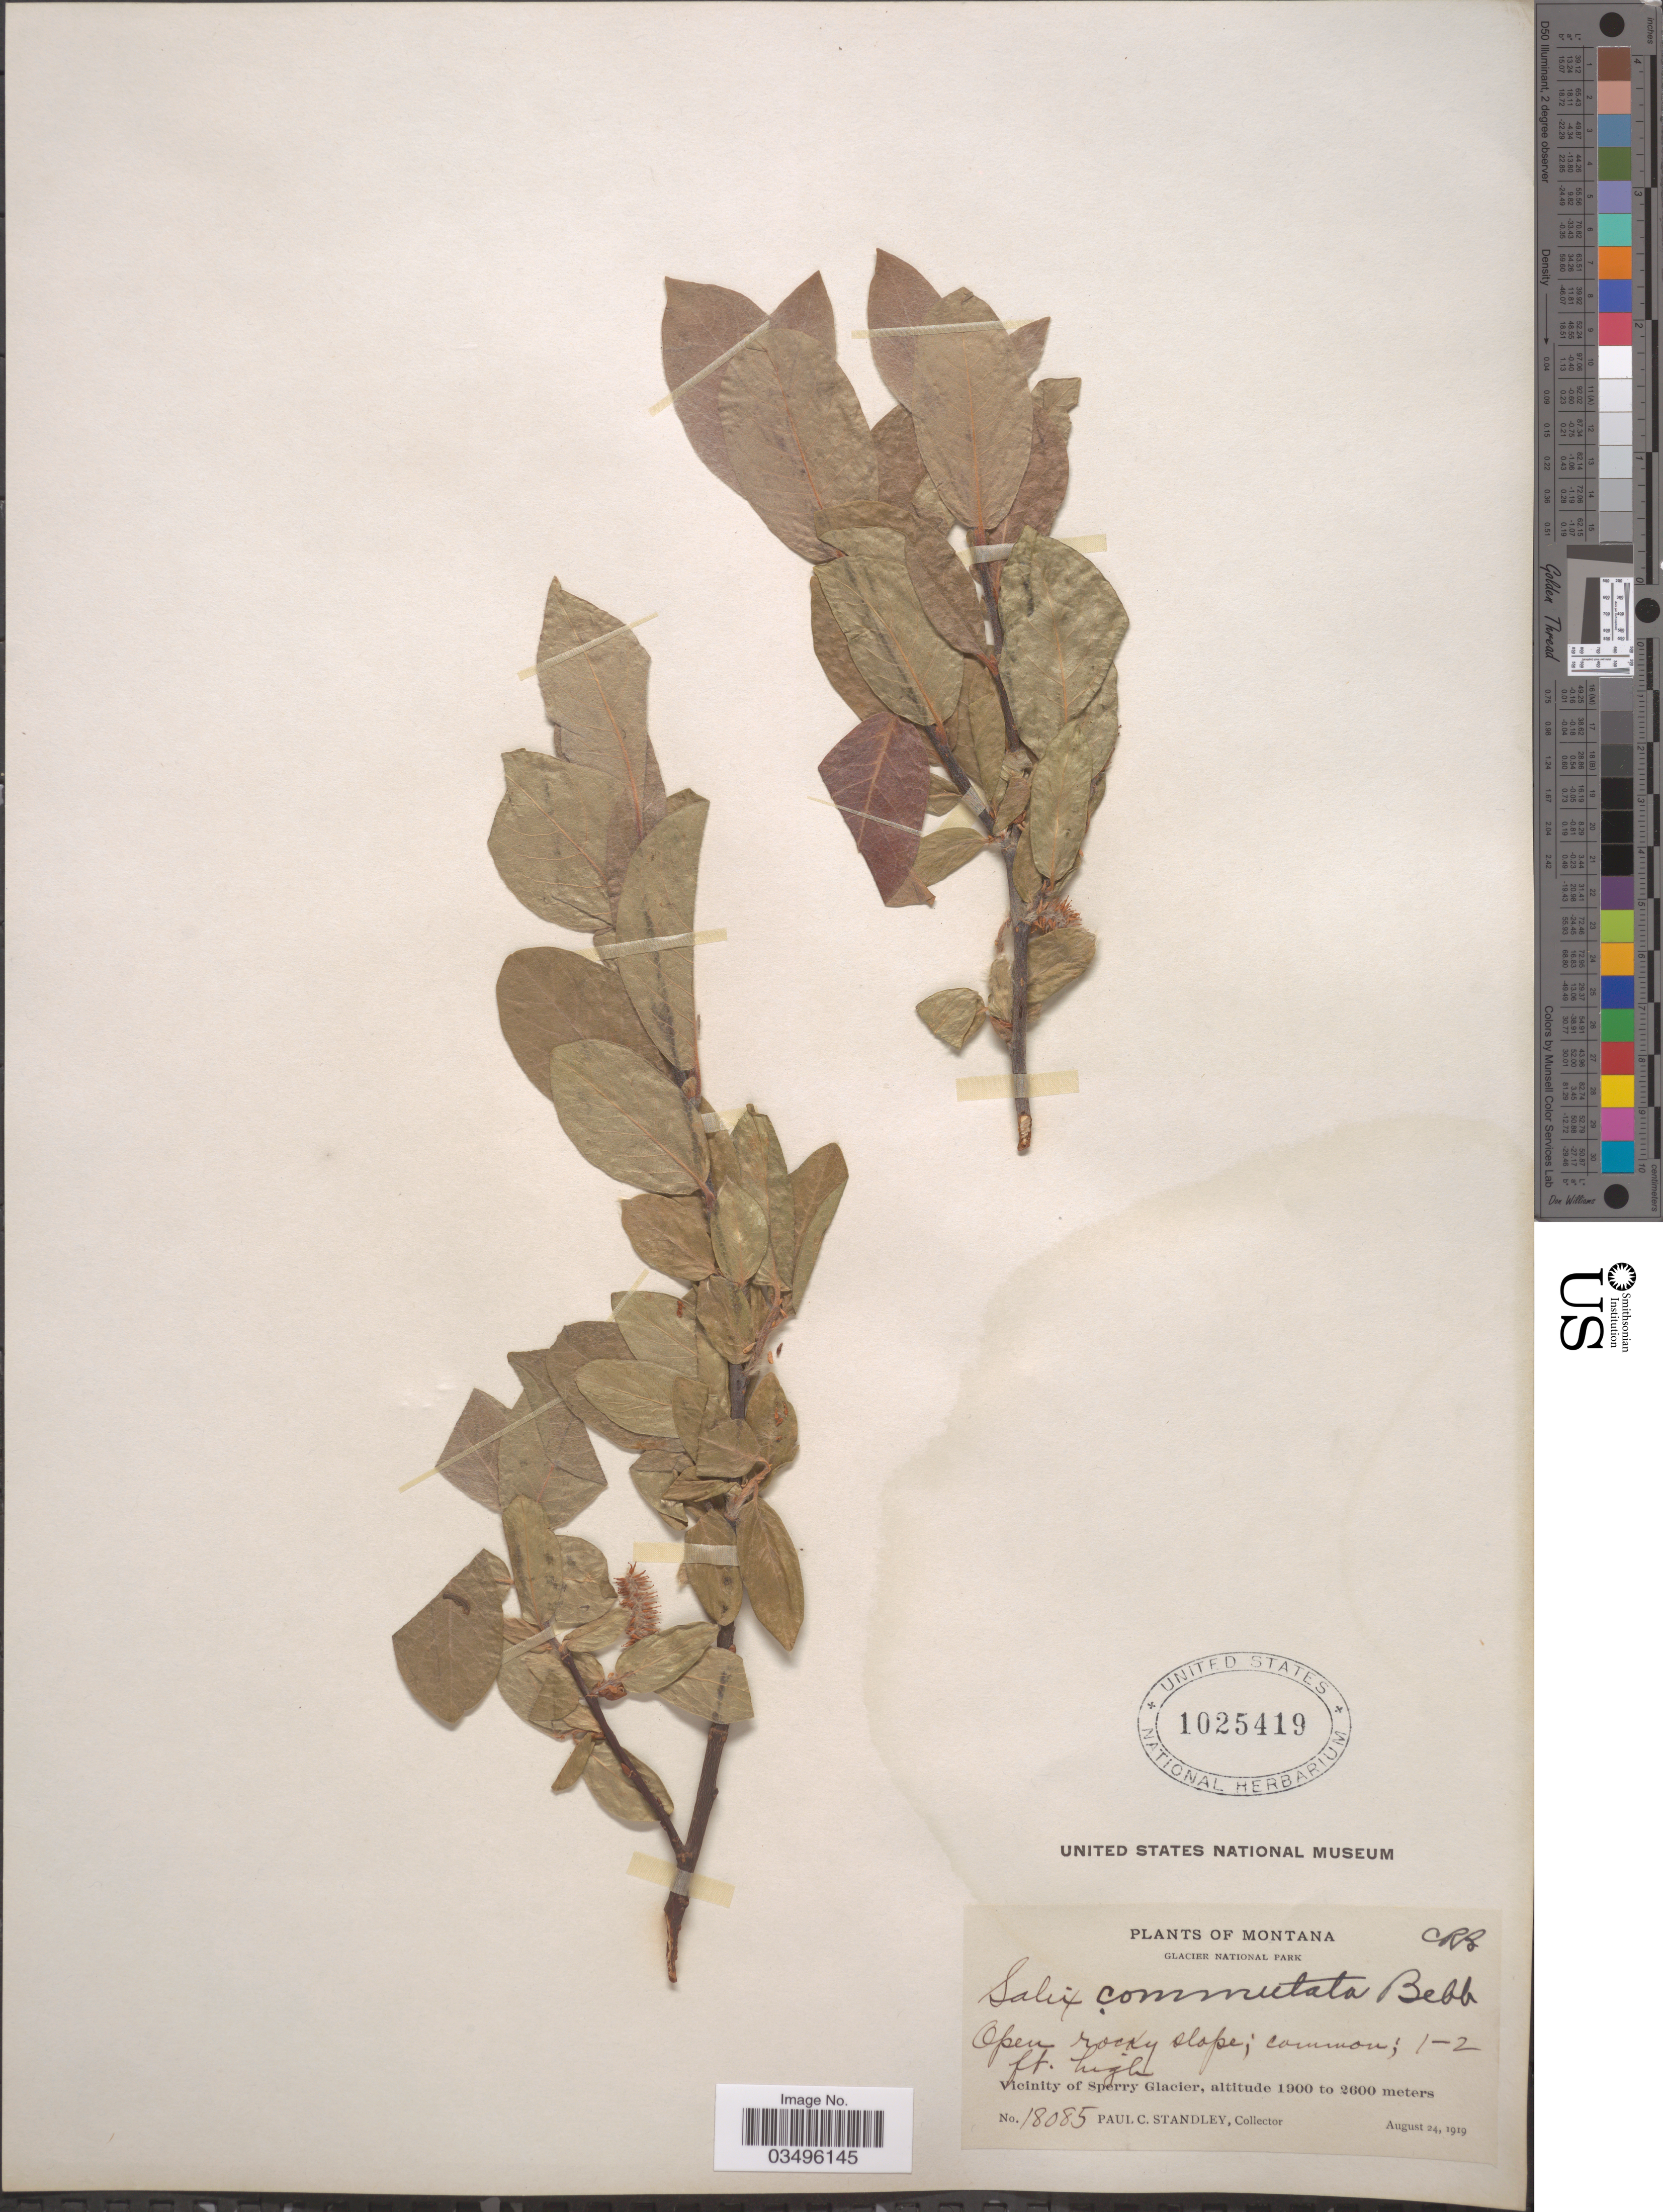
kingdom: Plantae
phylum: Tracheophyta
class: Magnoliopsida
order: Malpighiales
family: Salicaceae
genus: Salix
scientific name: Salix commutata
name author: Bebb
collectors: P. C. Standley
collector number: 18085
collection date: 1919-08-24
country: United States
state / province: Montana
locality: Glacier National Park. Vicinity of Sperry Glacier.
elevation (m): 1900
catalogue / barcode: US 1025419